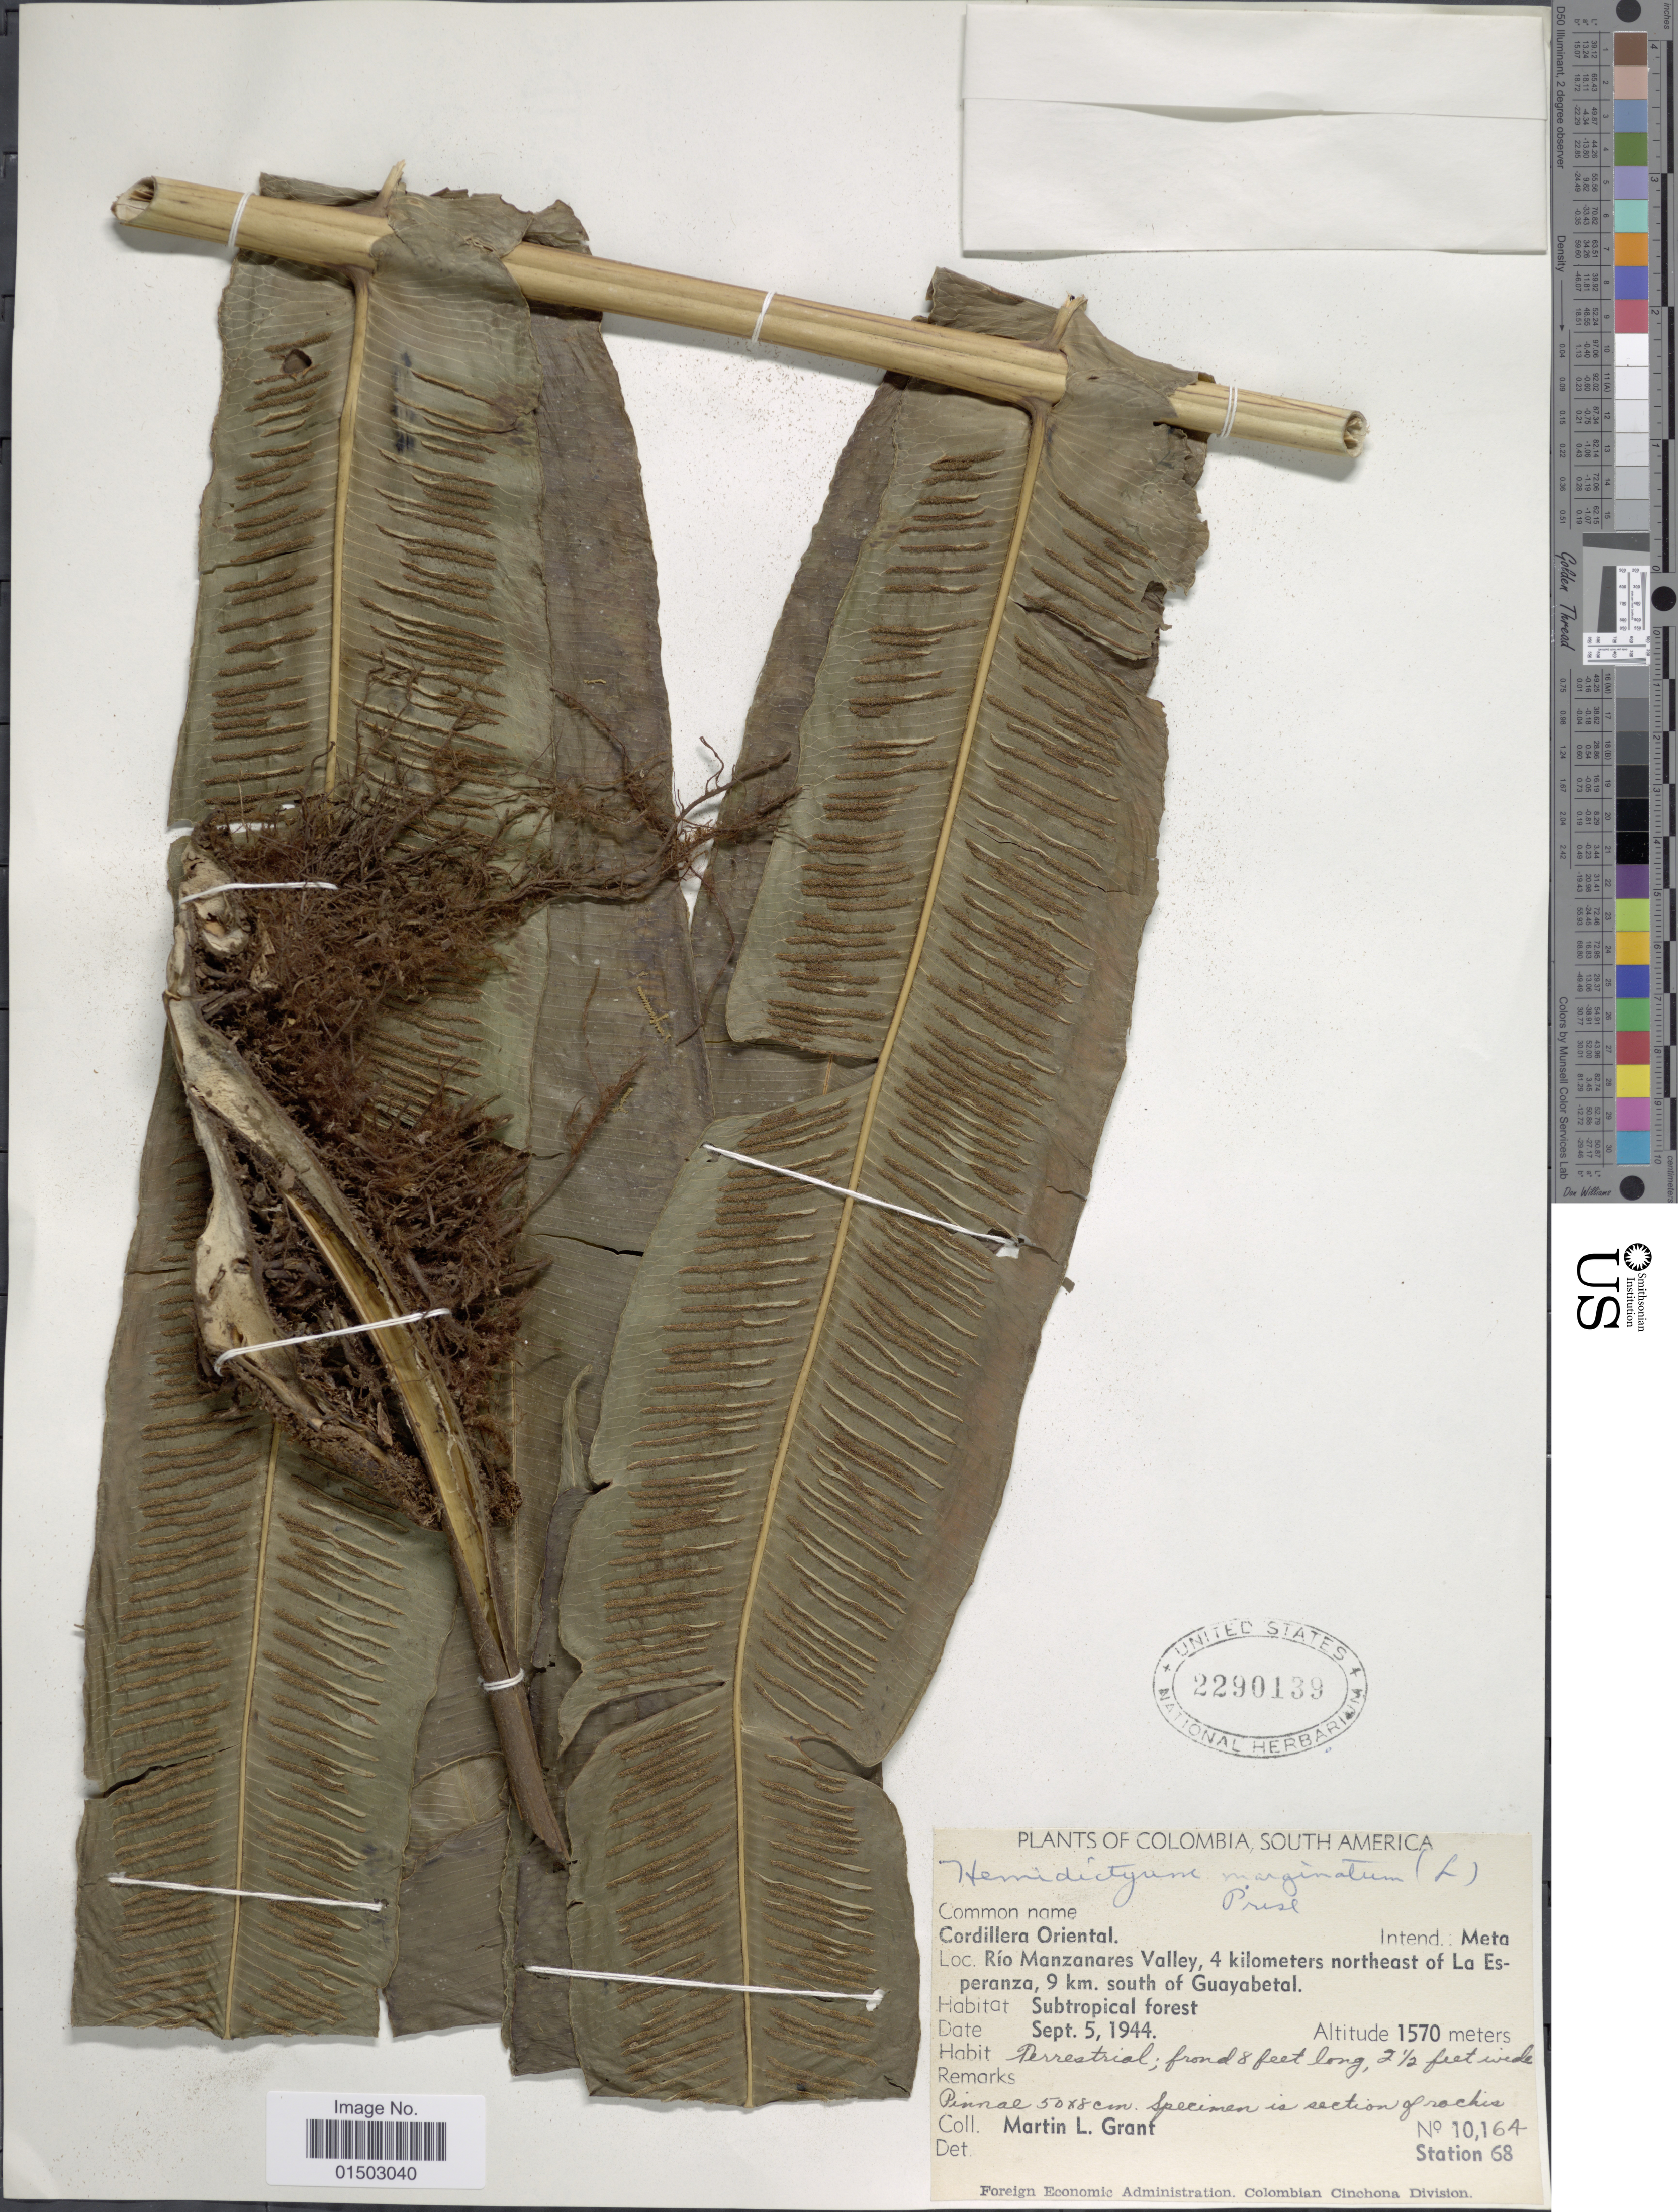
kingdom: Plantae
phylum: Tracheophyta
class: Polypodiopsida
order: Polypodiales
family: Hemidictyaceae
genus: Hemidictyum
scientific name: Hemidictyum marginatum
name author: (L.) C. Presl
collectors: M. L. Grant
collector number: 10164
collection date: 1944-09-05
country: Colombia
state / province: Meta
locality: Intend: Meta. Cordillera Oriental, Rio Manzanares Valley, 4 kilomters northeast of La Esperanza, 9 km. south of Guayabetal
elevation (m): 1570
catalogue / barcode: US 2290139